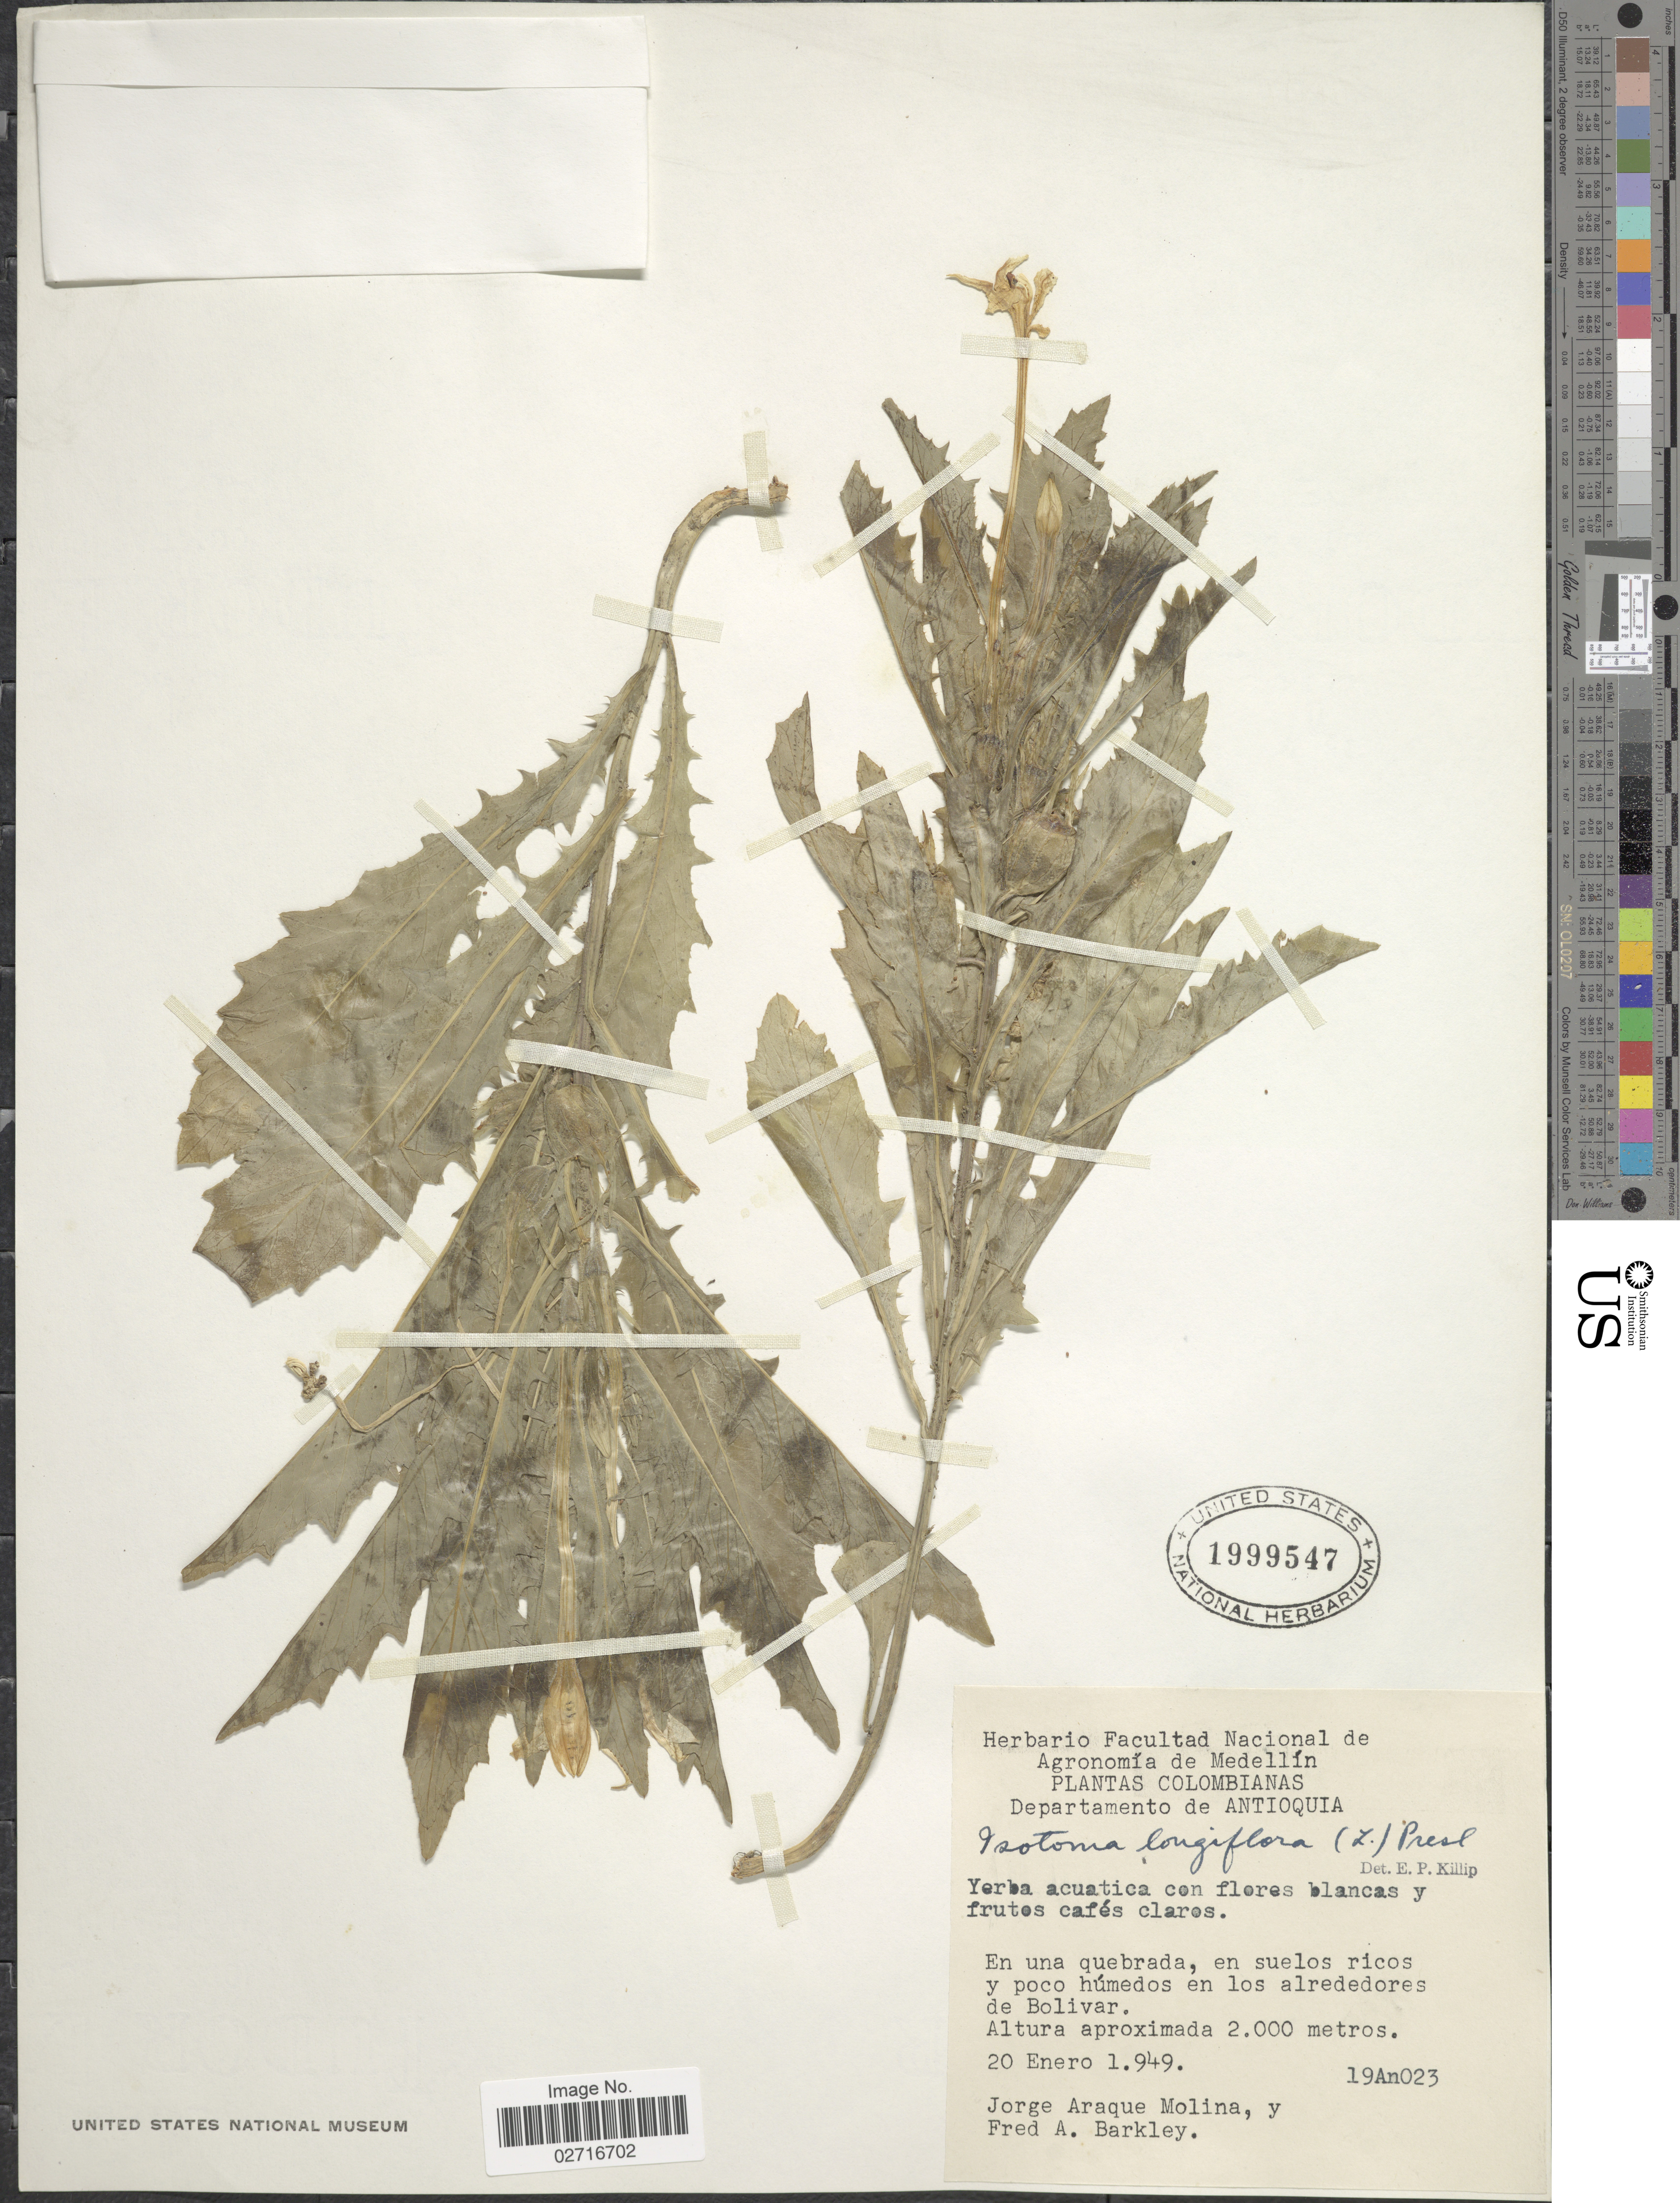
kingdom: Plantae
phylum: Tracheophyta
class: Magnoliopsida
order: Asterales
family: Campanulaceae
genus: Hippobroma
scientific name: Hippobroma longiflora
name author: (L.) G. Don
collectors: J. A. Molina & F. A. Barkley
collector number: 19An023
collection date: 1949-01-20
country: Colombia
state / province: Antioquia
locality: En una quebrada, en suelo ricos y poco humedos en los alrededores de Bolivar.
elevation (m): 2000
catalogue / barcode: US 1999547